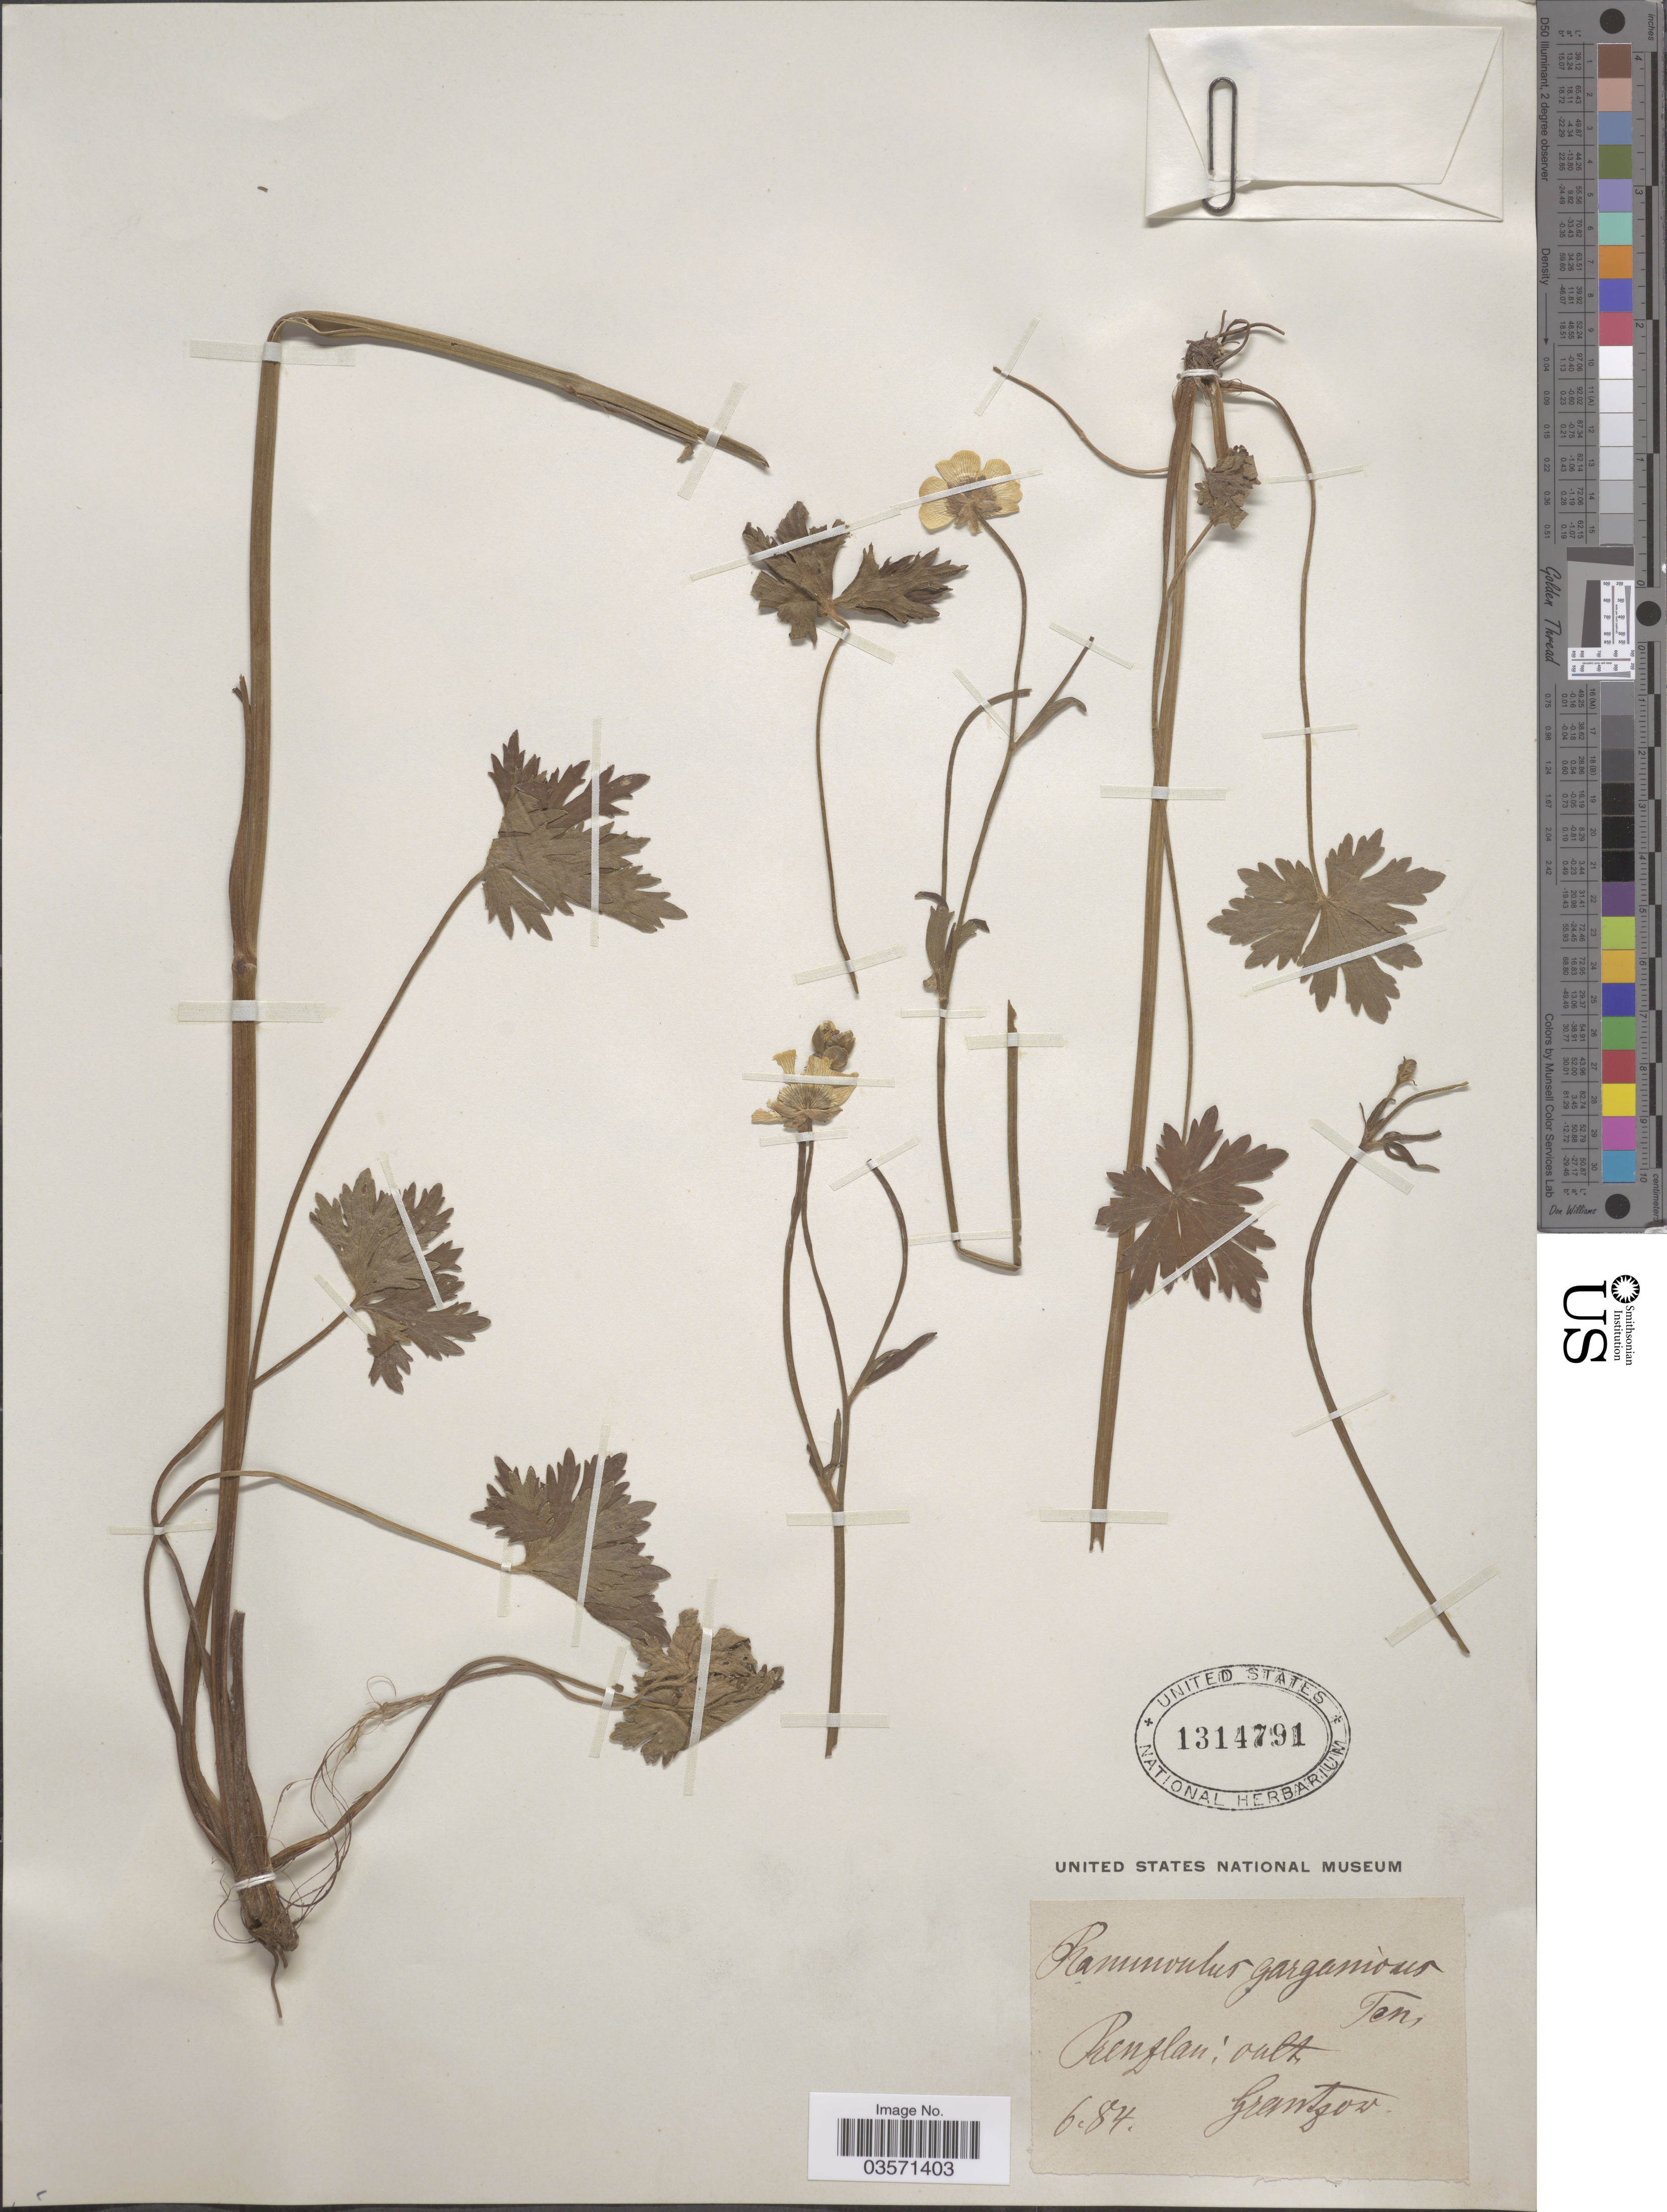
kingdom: Plantae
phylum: Tracheophyta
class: Magnoliopsida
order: Ranunculales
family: Ranunculaceae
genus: Ranunculus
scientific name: Ranunculus garganicus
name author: Ten.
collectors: Grantzow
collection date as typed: Transcribed d/m/y: /6/84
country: Germany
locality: Prenzlau.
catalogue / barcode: US 1314791